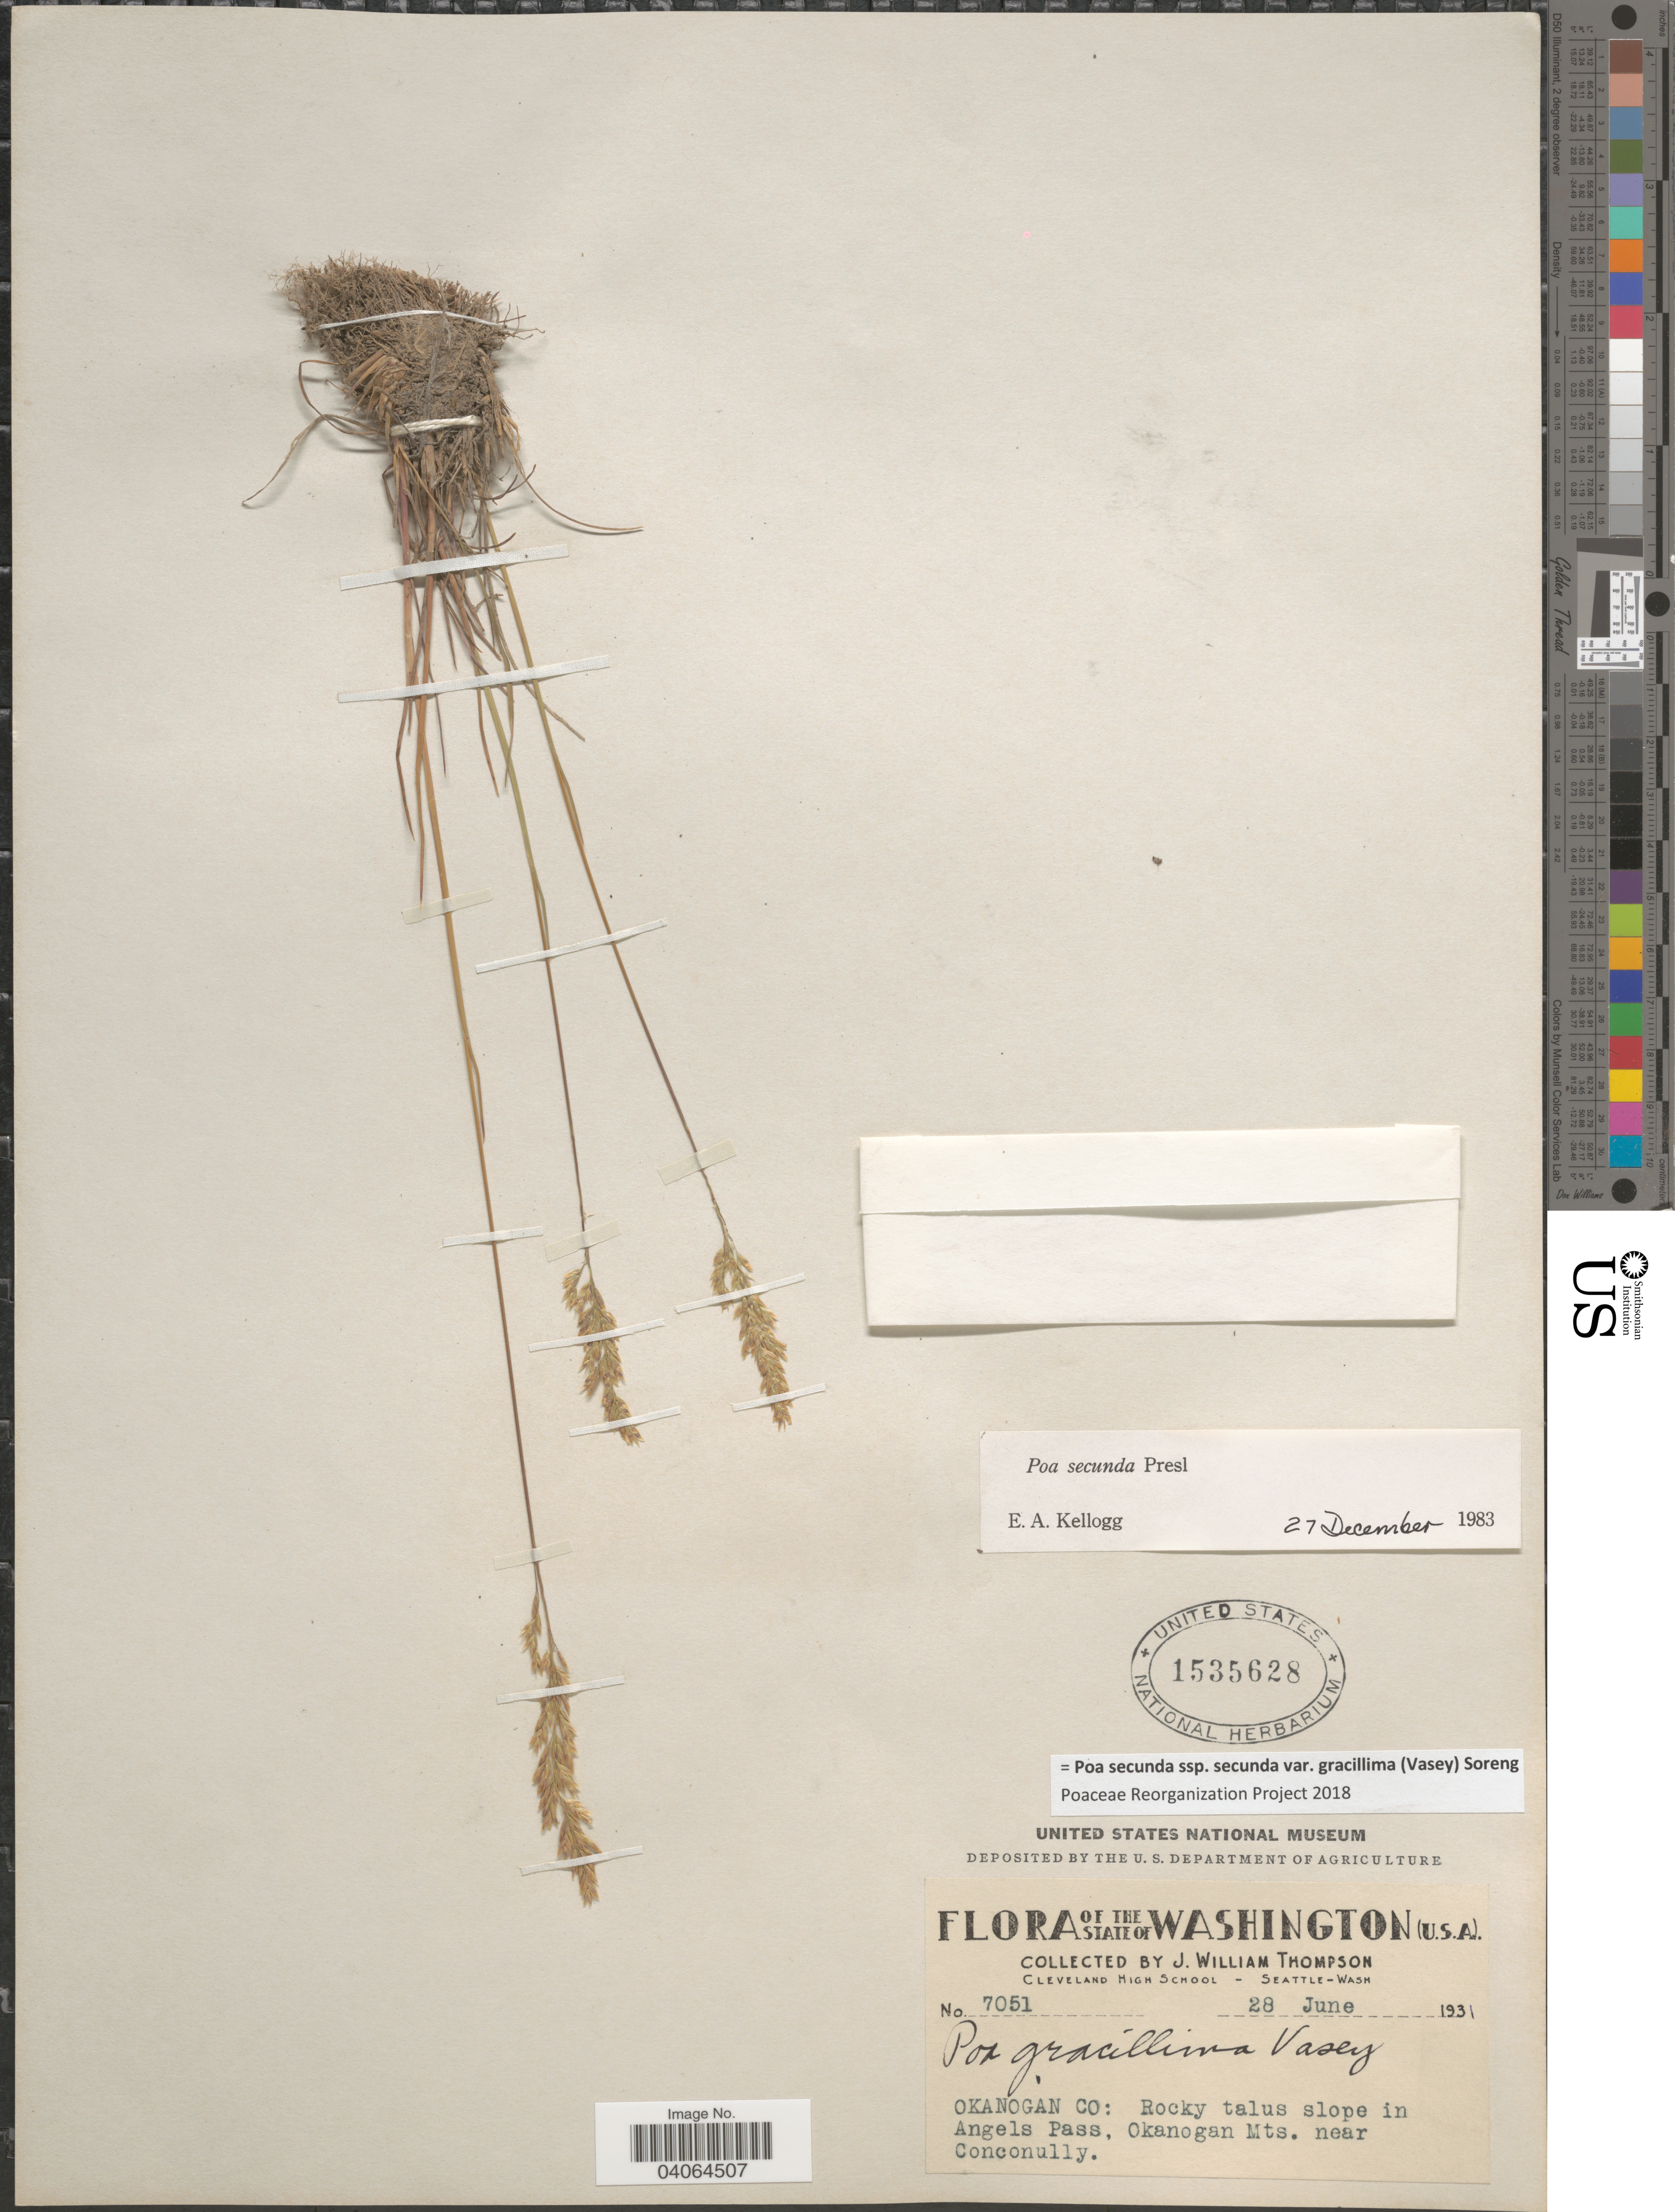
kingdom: Plantae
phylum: Tracheophyta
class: Liliopsida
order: Poales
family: Poaceae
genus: Poa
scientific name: Poa secunda subsp. secunda var. gracillima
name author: (Vasey) Soreng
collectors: J. W. Thompson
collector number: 7051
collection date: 1931-06-28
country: United States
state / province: Washington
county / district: Okanogan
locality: Okanogan Co: Rocky talus slope in Angels Pass, Okanogan Mts. near Conconully.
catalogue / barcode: US 1535628